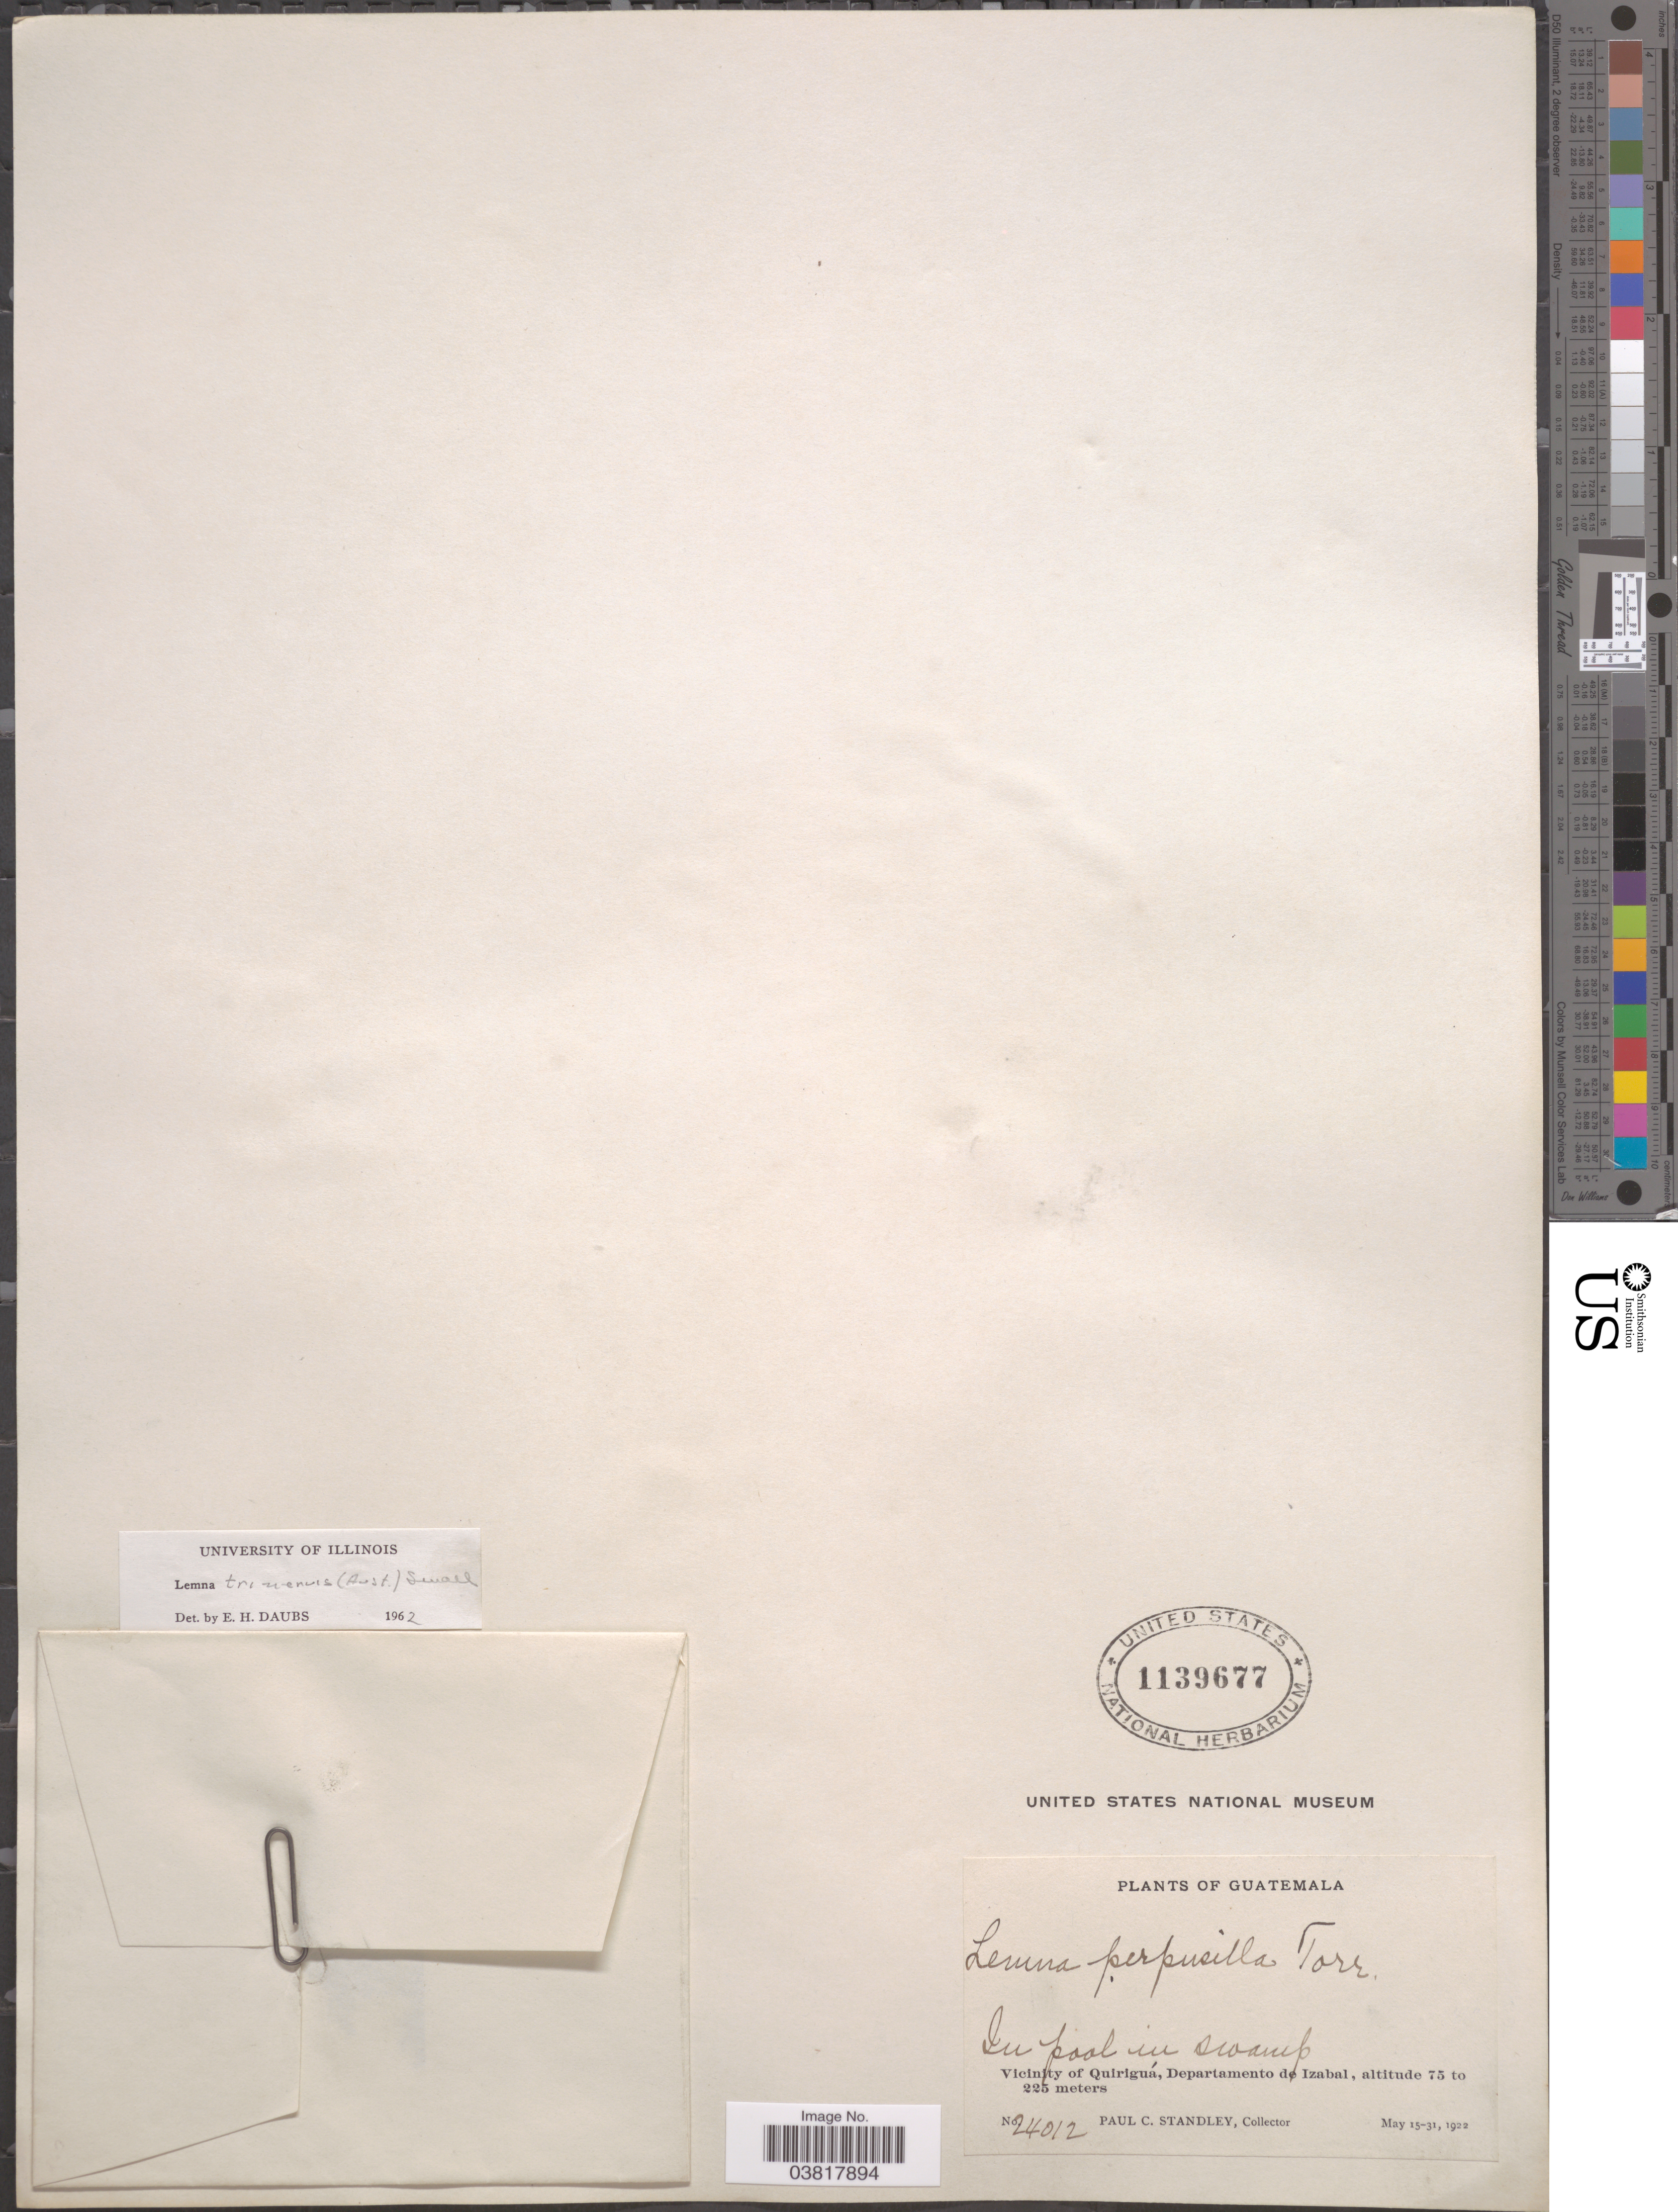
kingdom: Plantae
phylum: Tracheophyta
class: Liliopsida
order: Alismatales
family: Araceae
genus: Lemna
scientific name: Lemna trinervis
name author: Small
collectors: P. C. Standley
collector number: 24012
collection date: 1922-05-15/1922-05-31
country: Guatemala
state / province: Izabal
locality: Vicinity of Quiriguá, Departamento de Izabal.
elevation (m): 75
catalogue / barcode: US 1139677